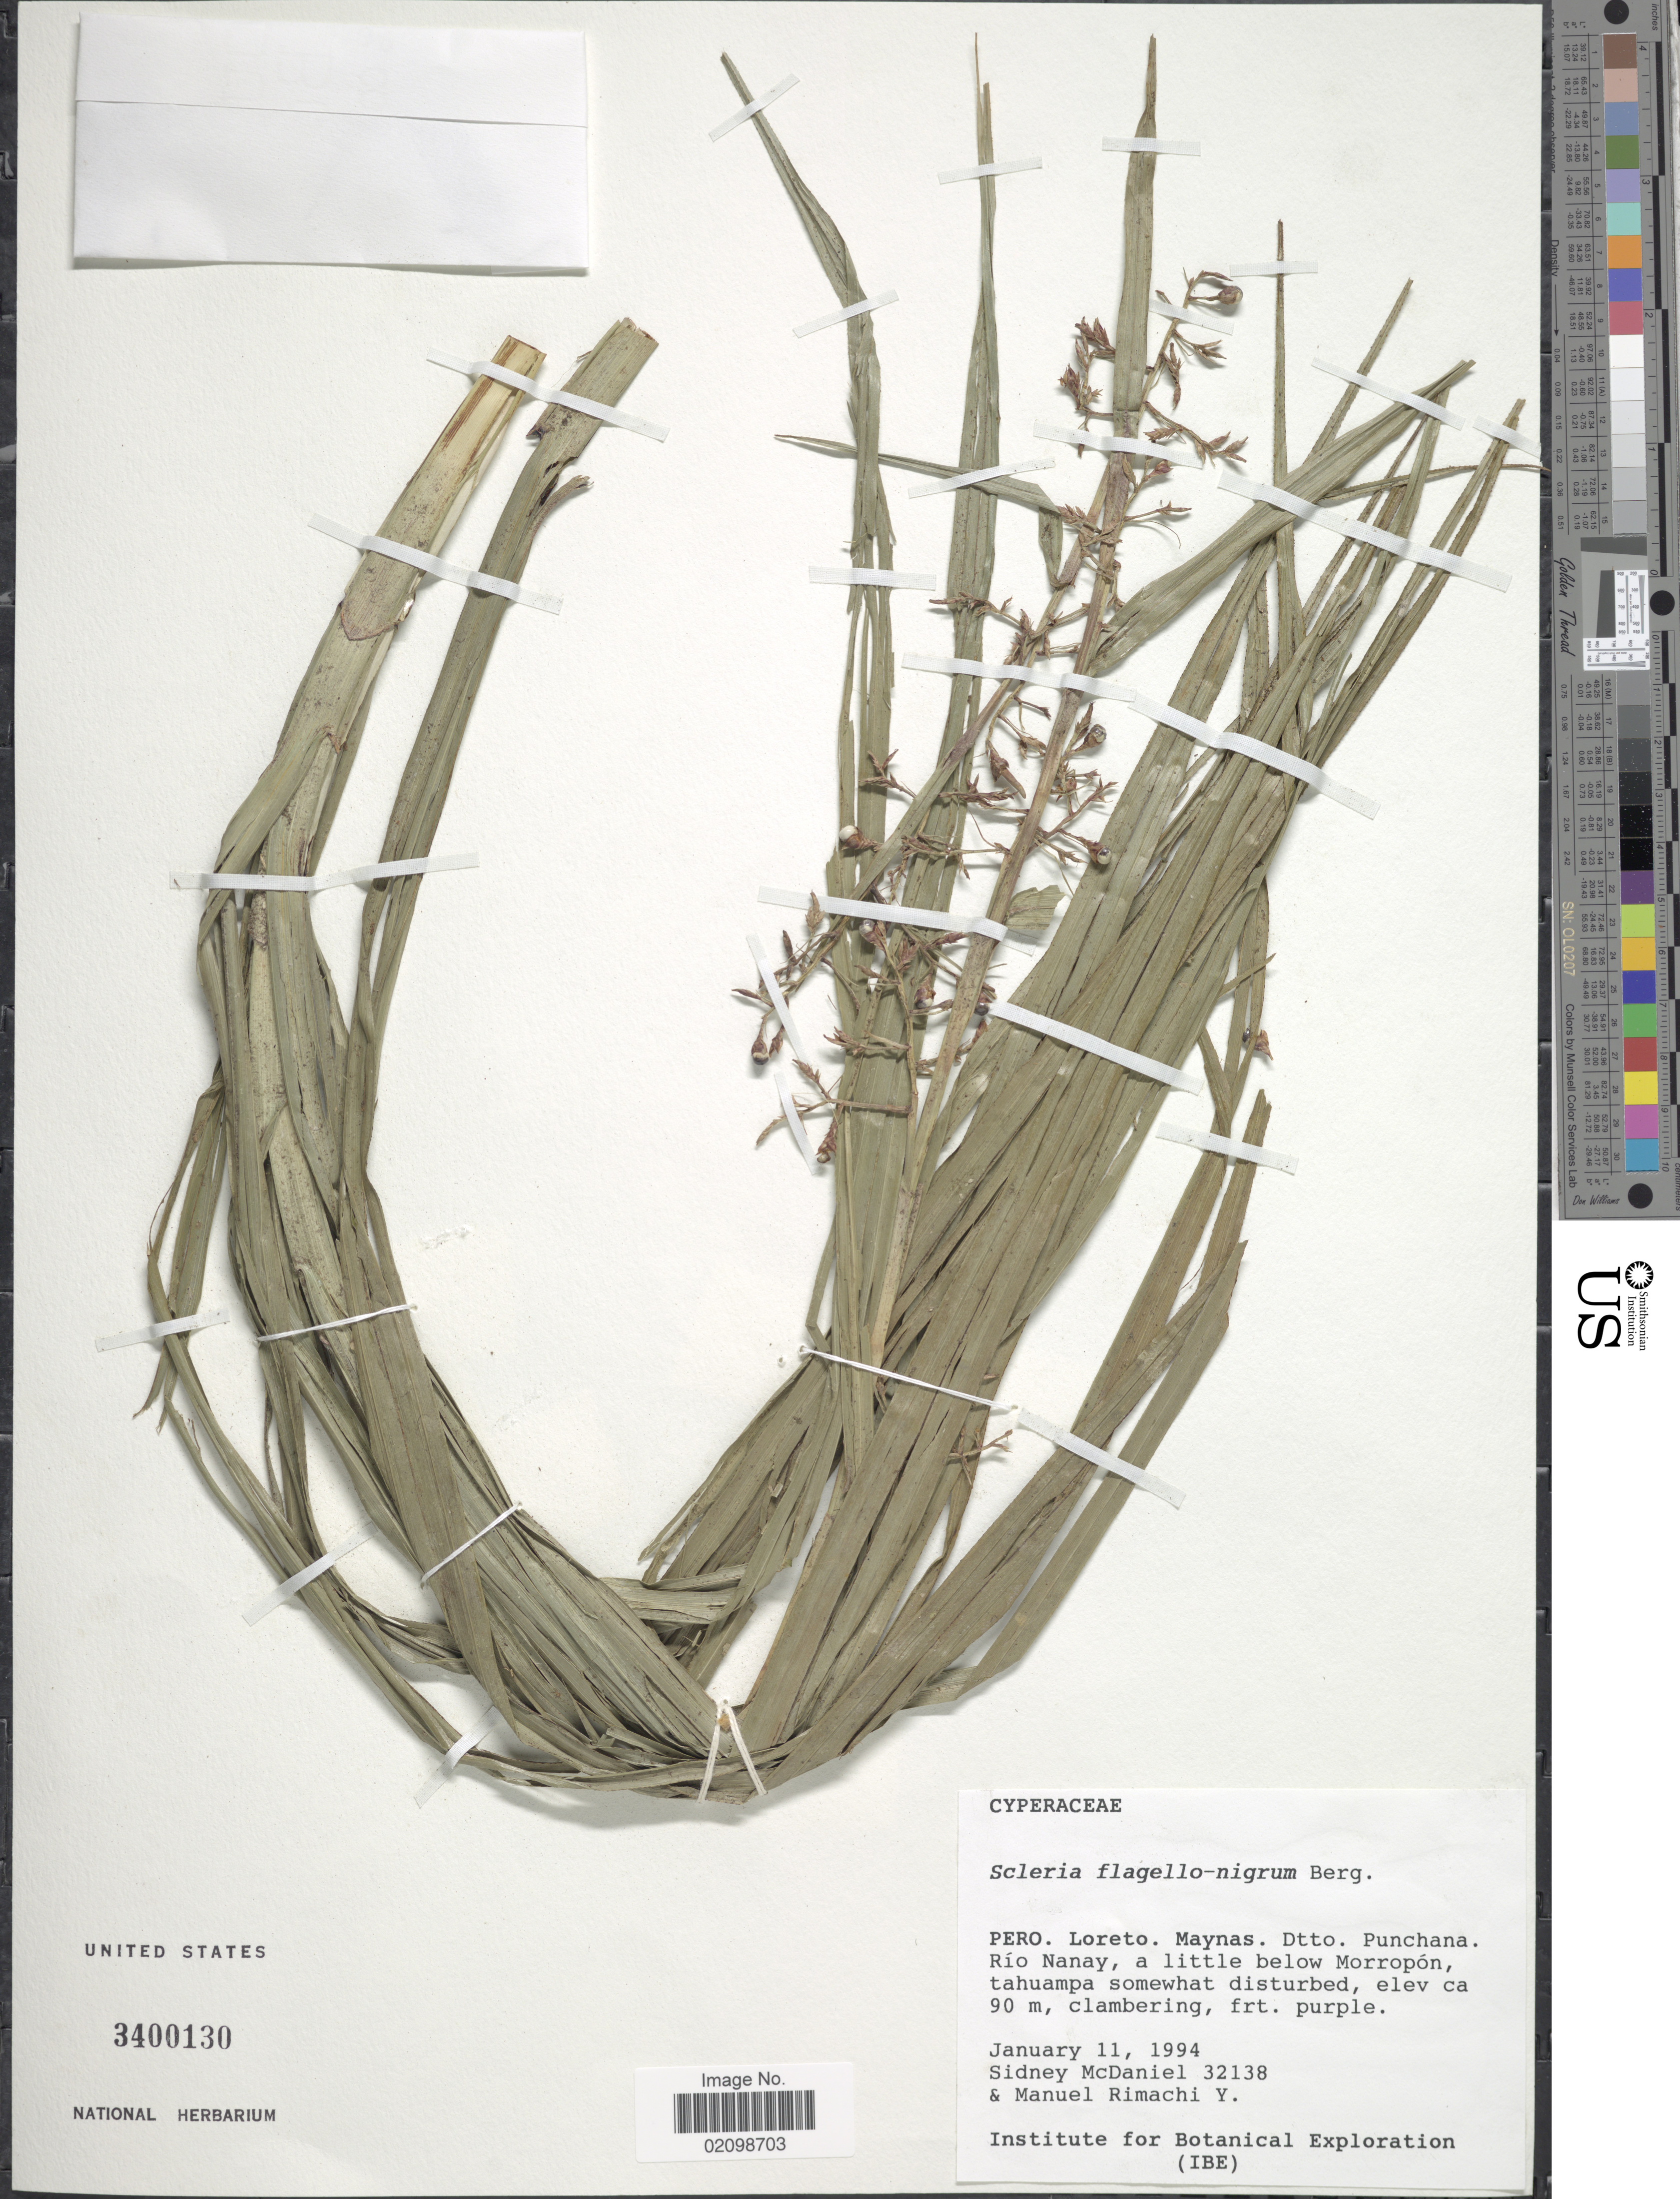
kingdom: Plantae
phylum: Tracheophyta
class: Liliopsida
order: Poales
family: Cyperaceae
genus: Scleria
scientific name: Scleria flagellum-nigrorum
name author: P.J. Bergius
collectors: S. McDaniel & M. Rimachi Y.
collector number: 32138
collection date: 1994-01-11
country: Peru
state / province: Loreto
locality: Pero. Loreto, Maynas. Dtto. Punchana. Rio Nanay, a little below Morropon, tahuampa.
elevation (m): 90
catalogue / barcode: US 3400130